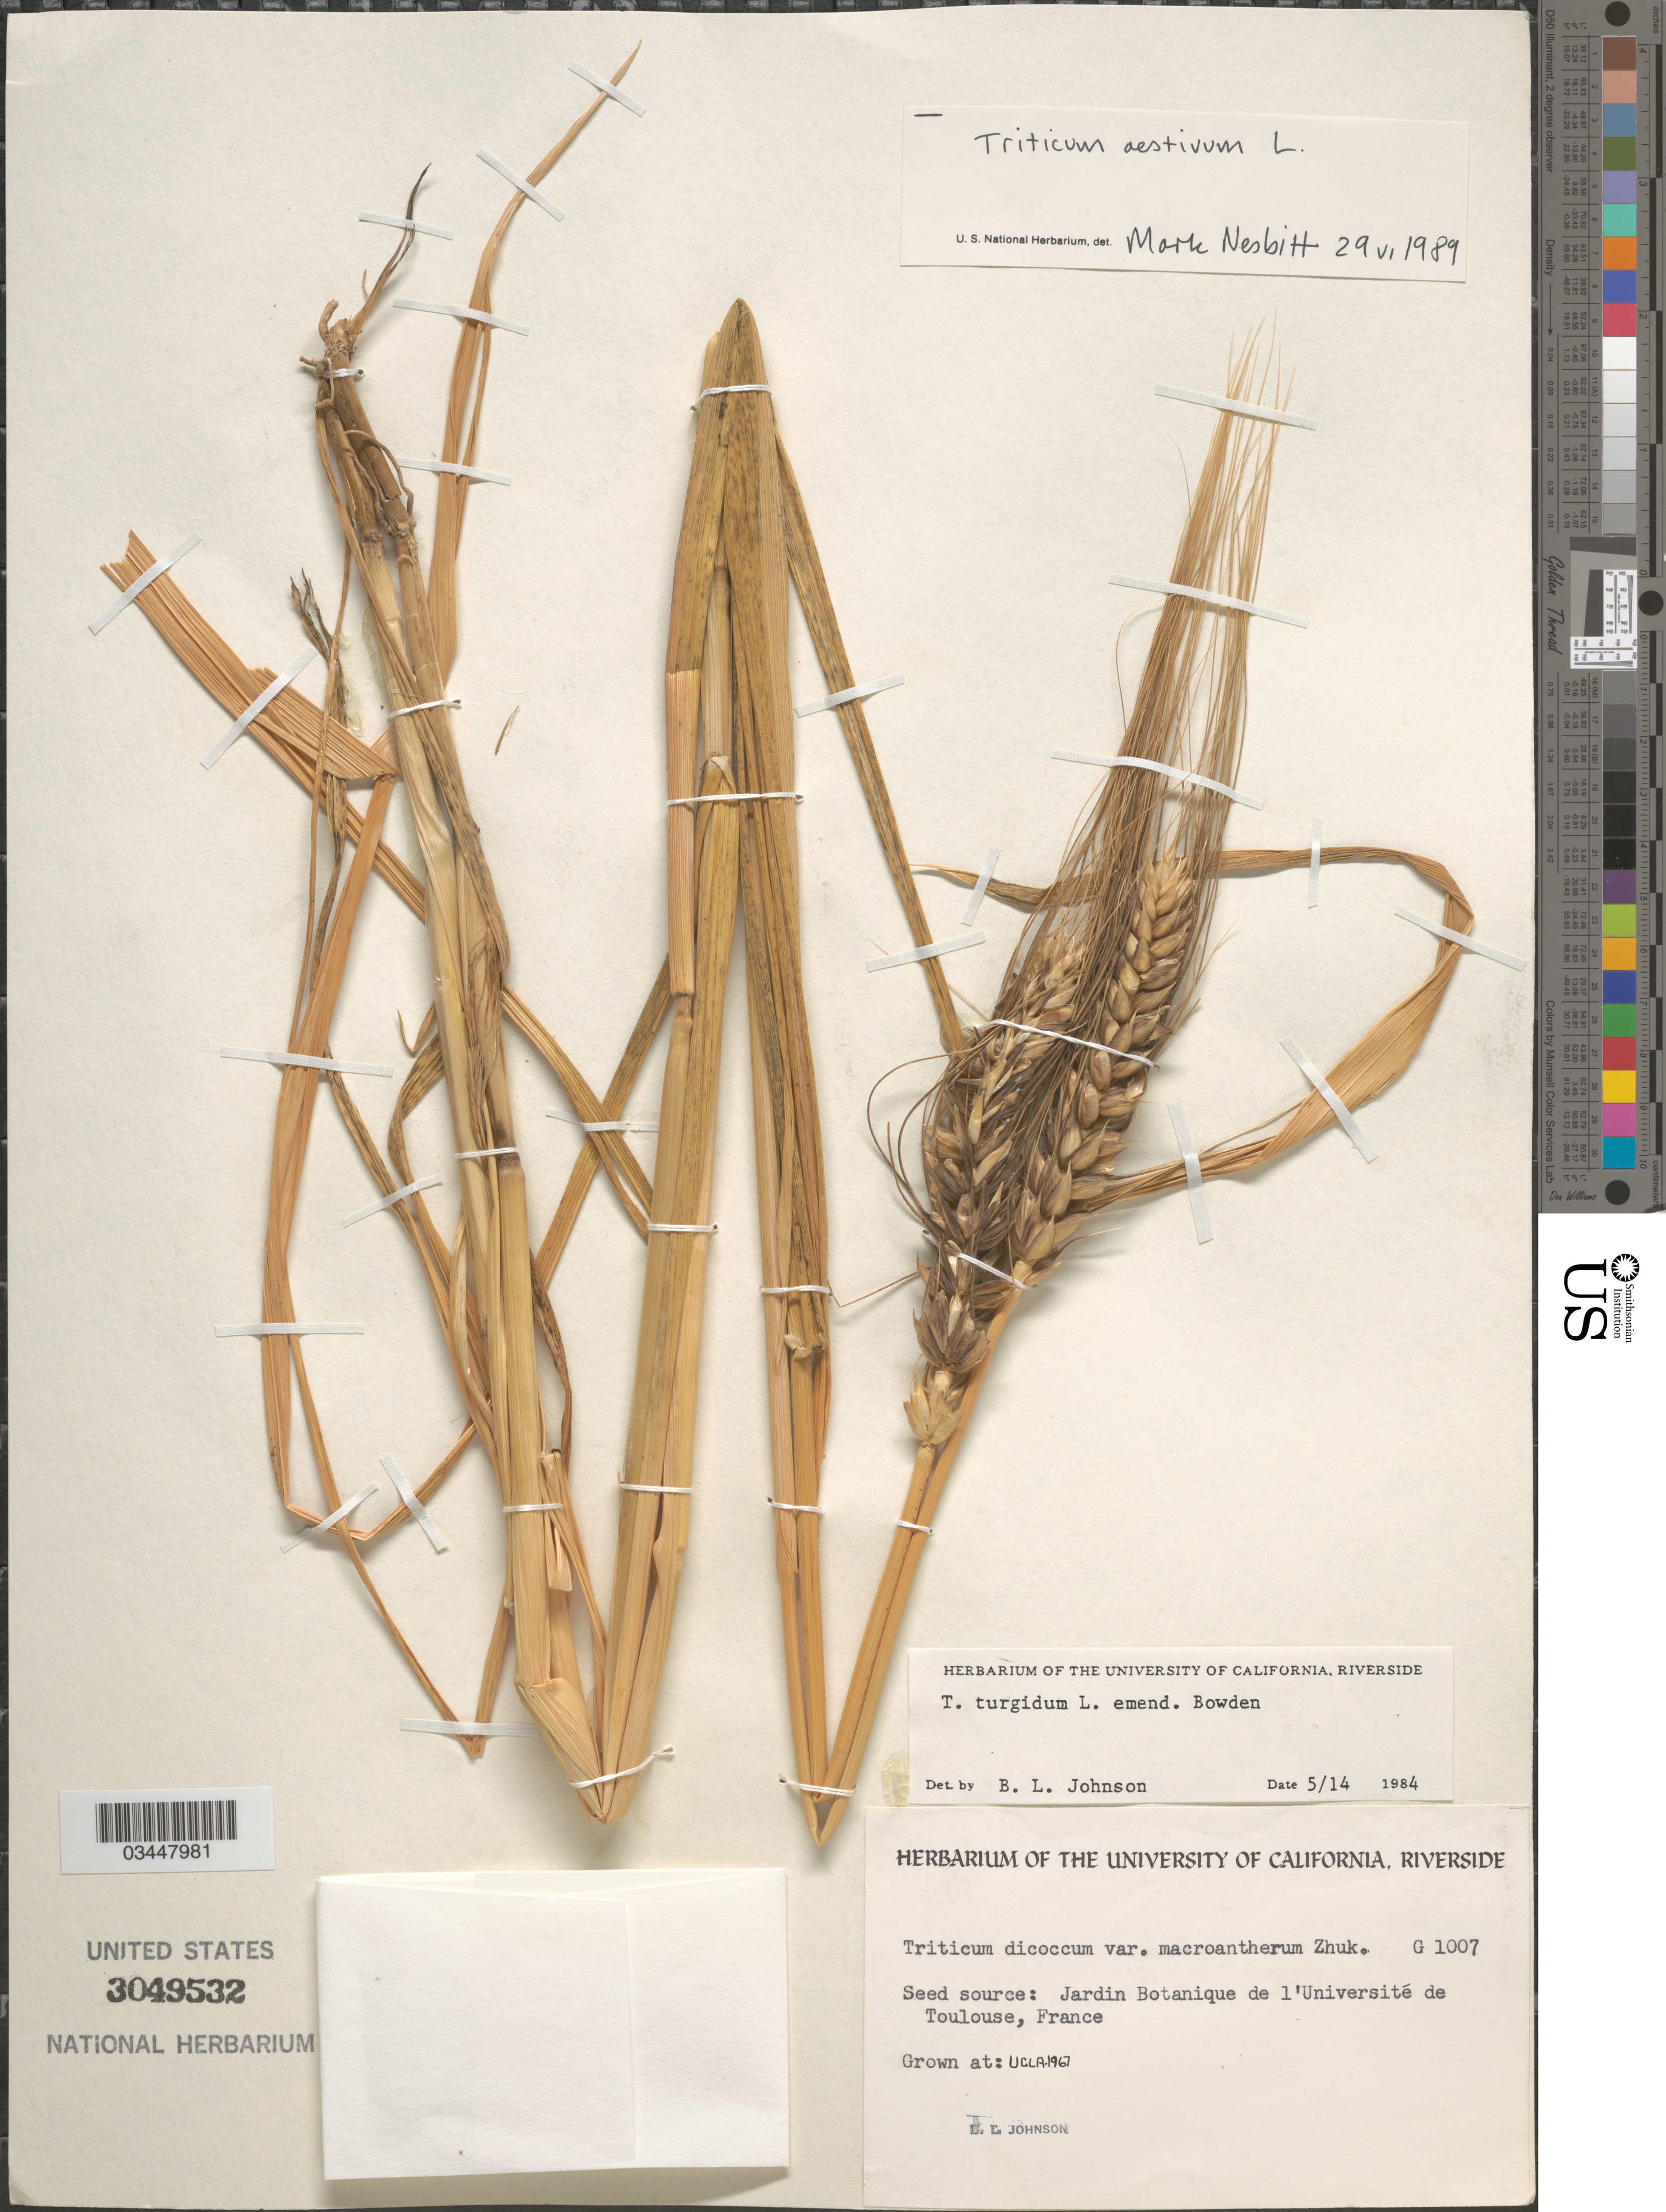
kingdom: Plantae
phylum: Tracheophyta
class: Liliopsida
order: Poales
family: Poaceae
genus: Triticum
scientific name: Triticum aestivum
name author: L.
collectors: B. Johnson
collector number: G1007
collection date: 1967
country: United States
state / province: California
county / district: Los Angeles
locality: UCLA.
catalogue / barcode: US 3049532